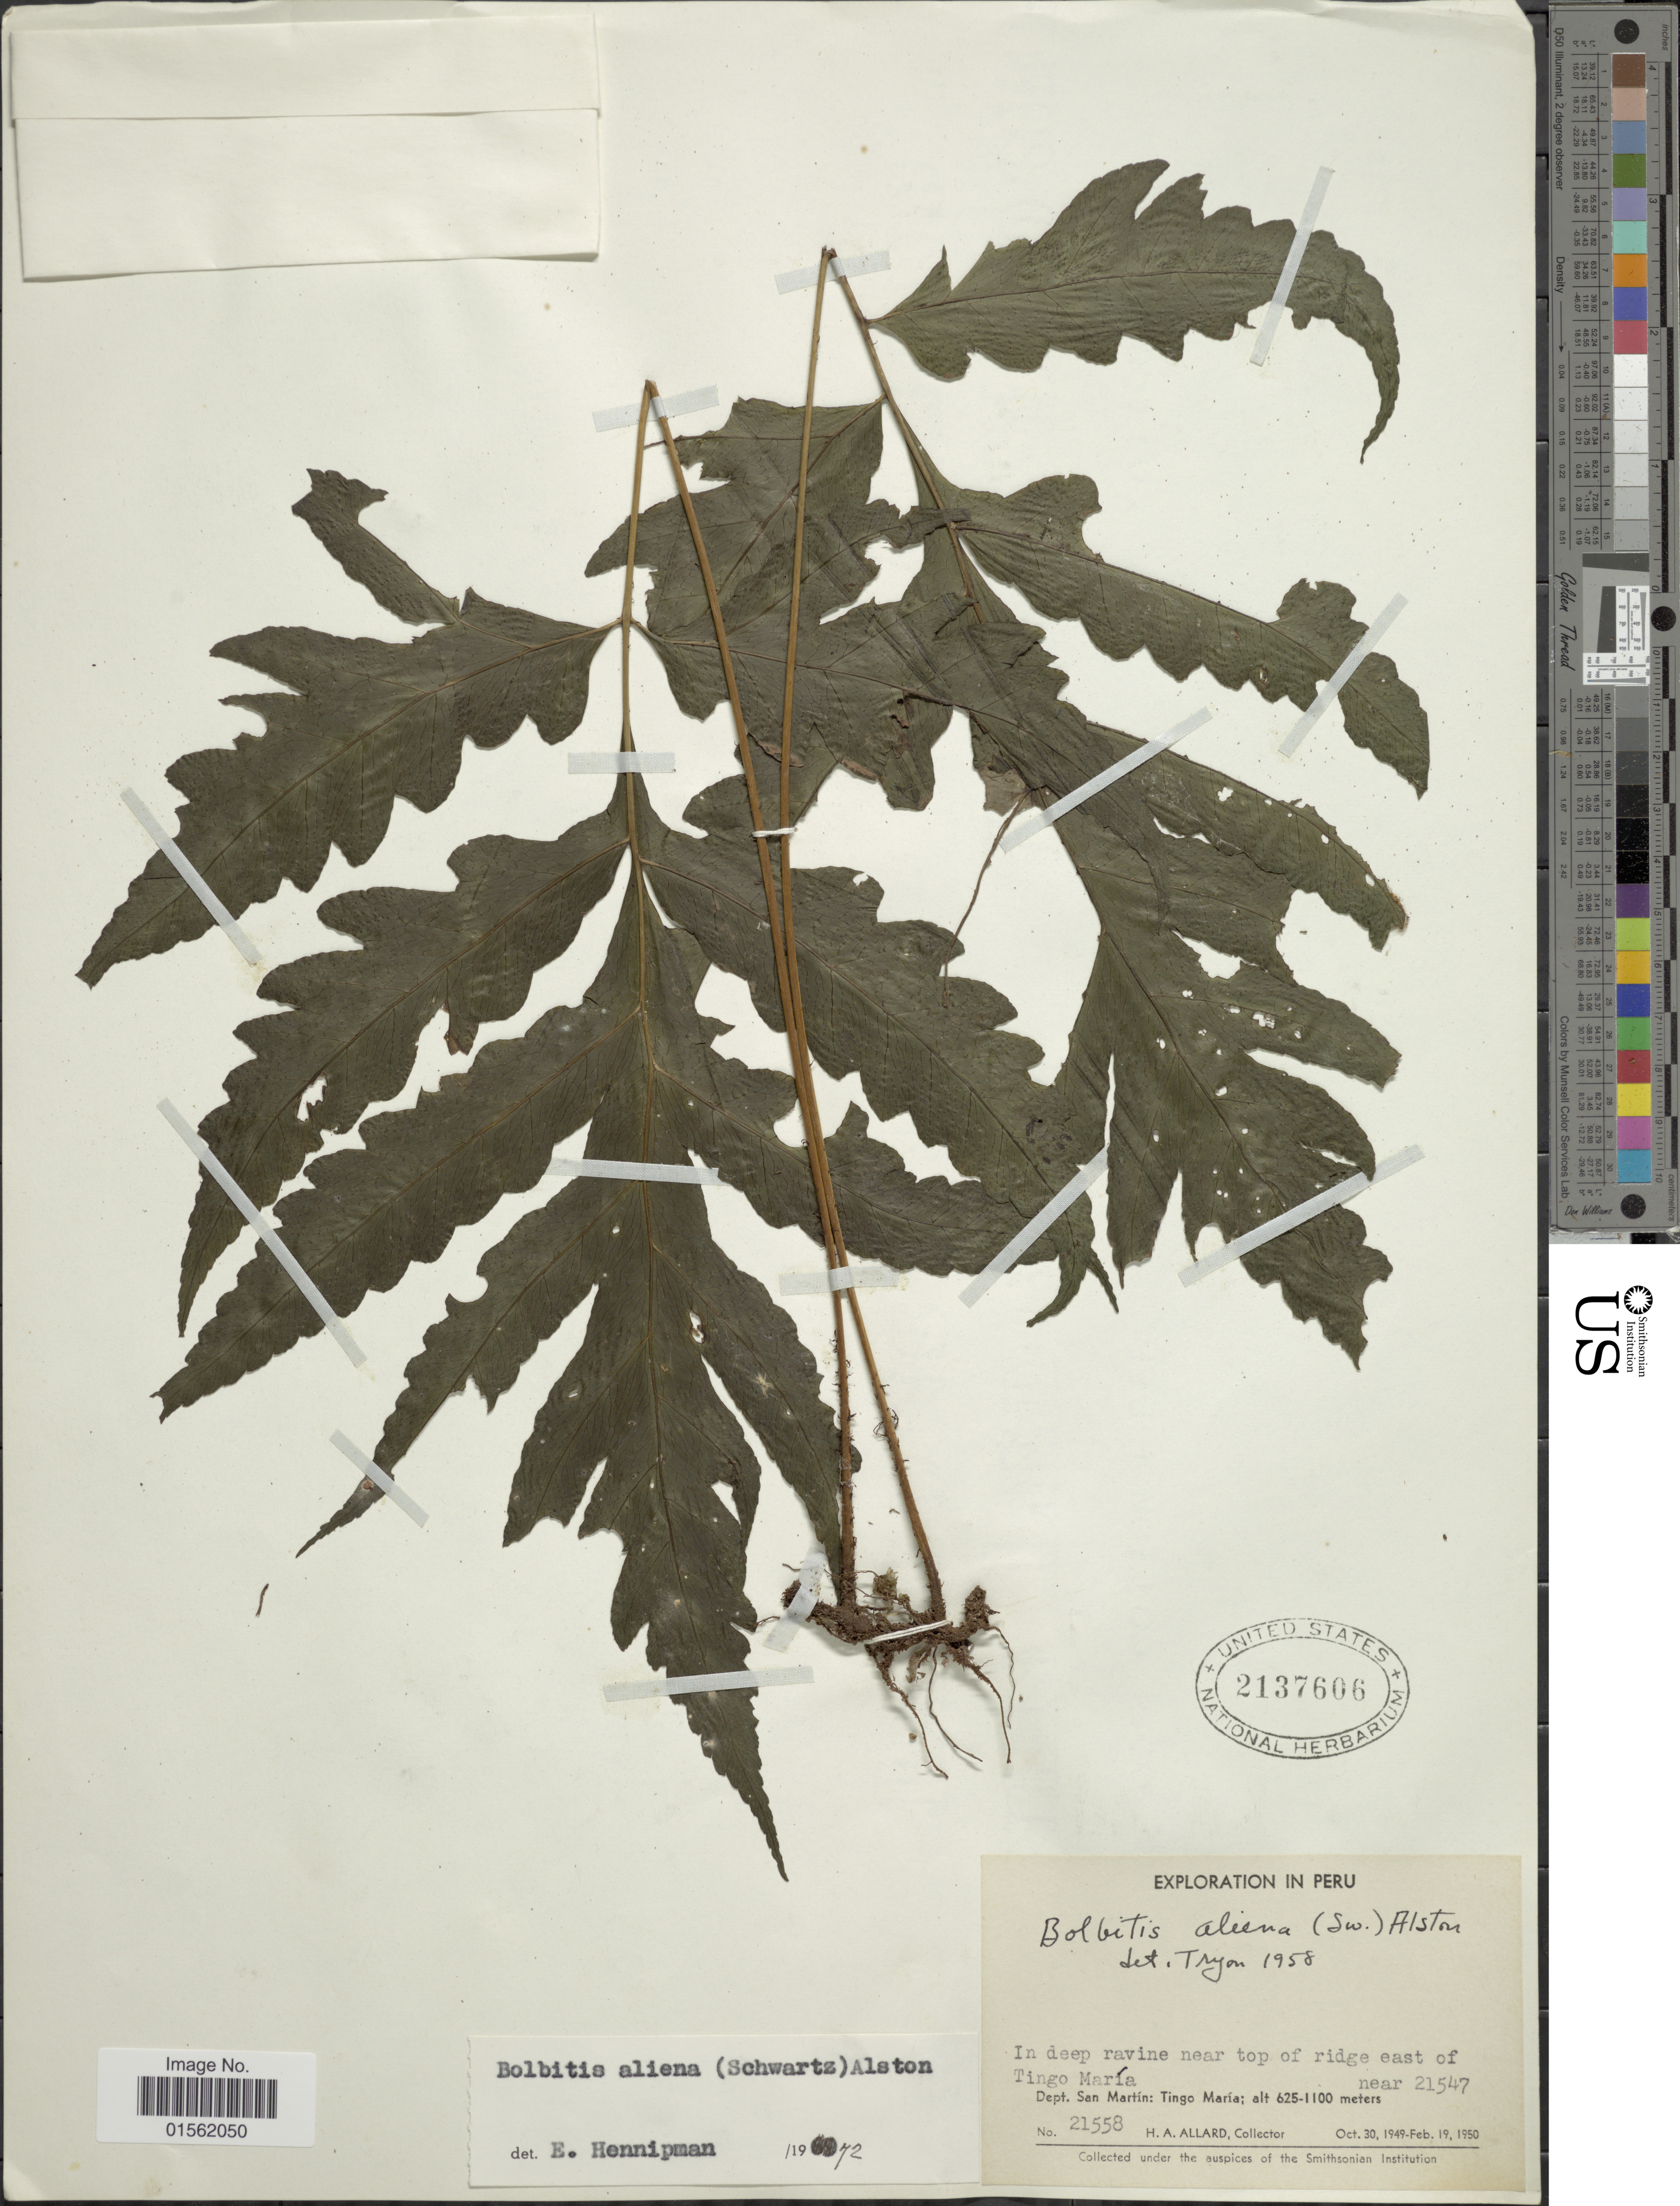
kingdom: Plantae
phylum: Tracheophyta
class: Polypodiopsida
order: Polypodiales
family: Dryopteridaceae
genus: Bolbitis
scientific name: Bolbitis aliena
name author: (Sw.) Alston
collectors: H. A. Allard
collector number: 21558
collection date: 1949-10-30/1950-02-19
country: Peru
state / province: San Martín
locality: In deep ravine near top of ridge east of Tingo María. Tingo María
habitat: in deep ravine near top of ridge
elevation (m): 625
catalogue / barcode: US 2137606